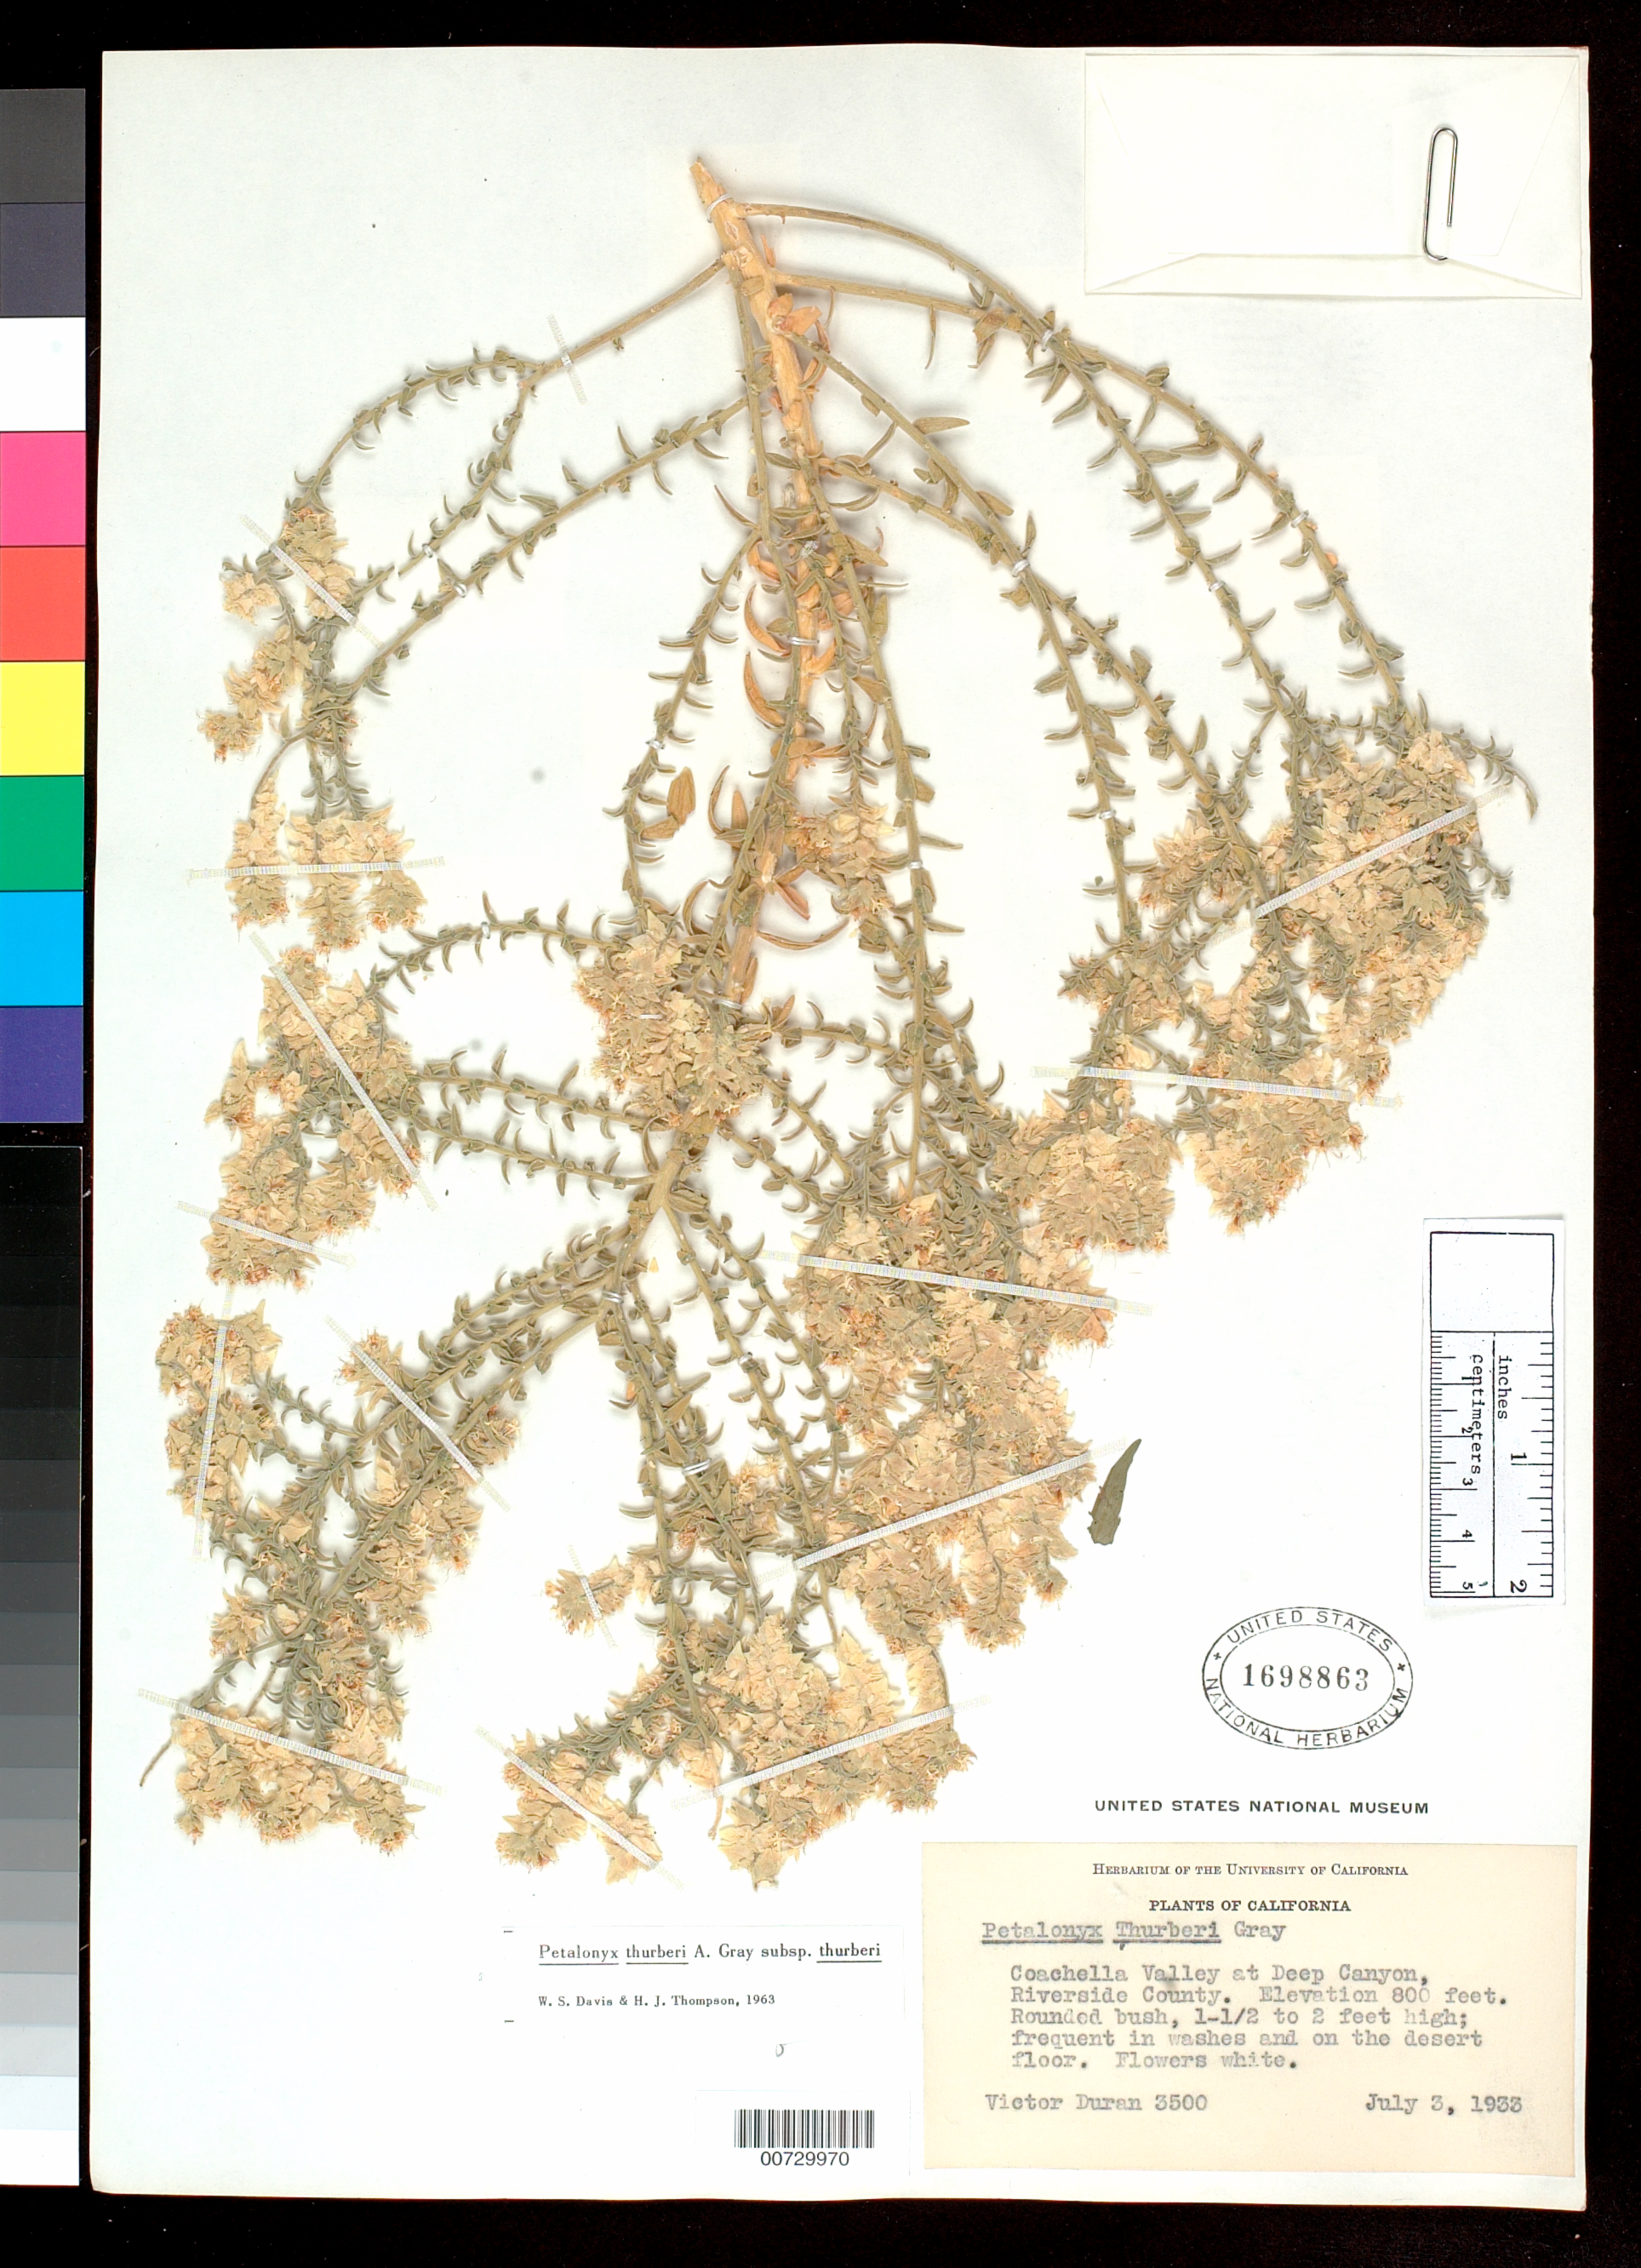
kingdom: Plantae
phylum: Tracheophyta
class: Magnoliopsida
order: Cornales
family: Loasaceae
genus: Petalonyx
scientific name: Petalonyx thurberi subsp. thurberi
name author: A. Gray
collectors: V. Duran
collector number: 3500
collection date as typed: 3 Jul 1933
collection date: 1933-07-03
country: United States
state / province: California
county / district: Riverside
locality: Coachella Valley at deep Canyon.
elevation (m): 244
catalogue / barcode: US 1698863